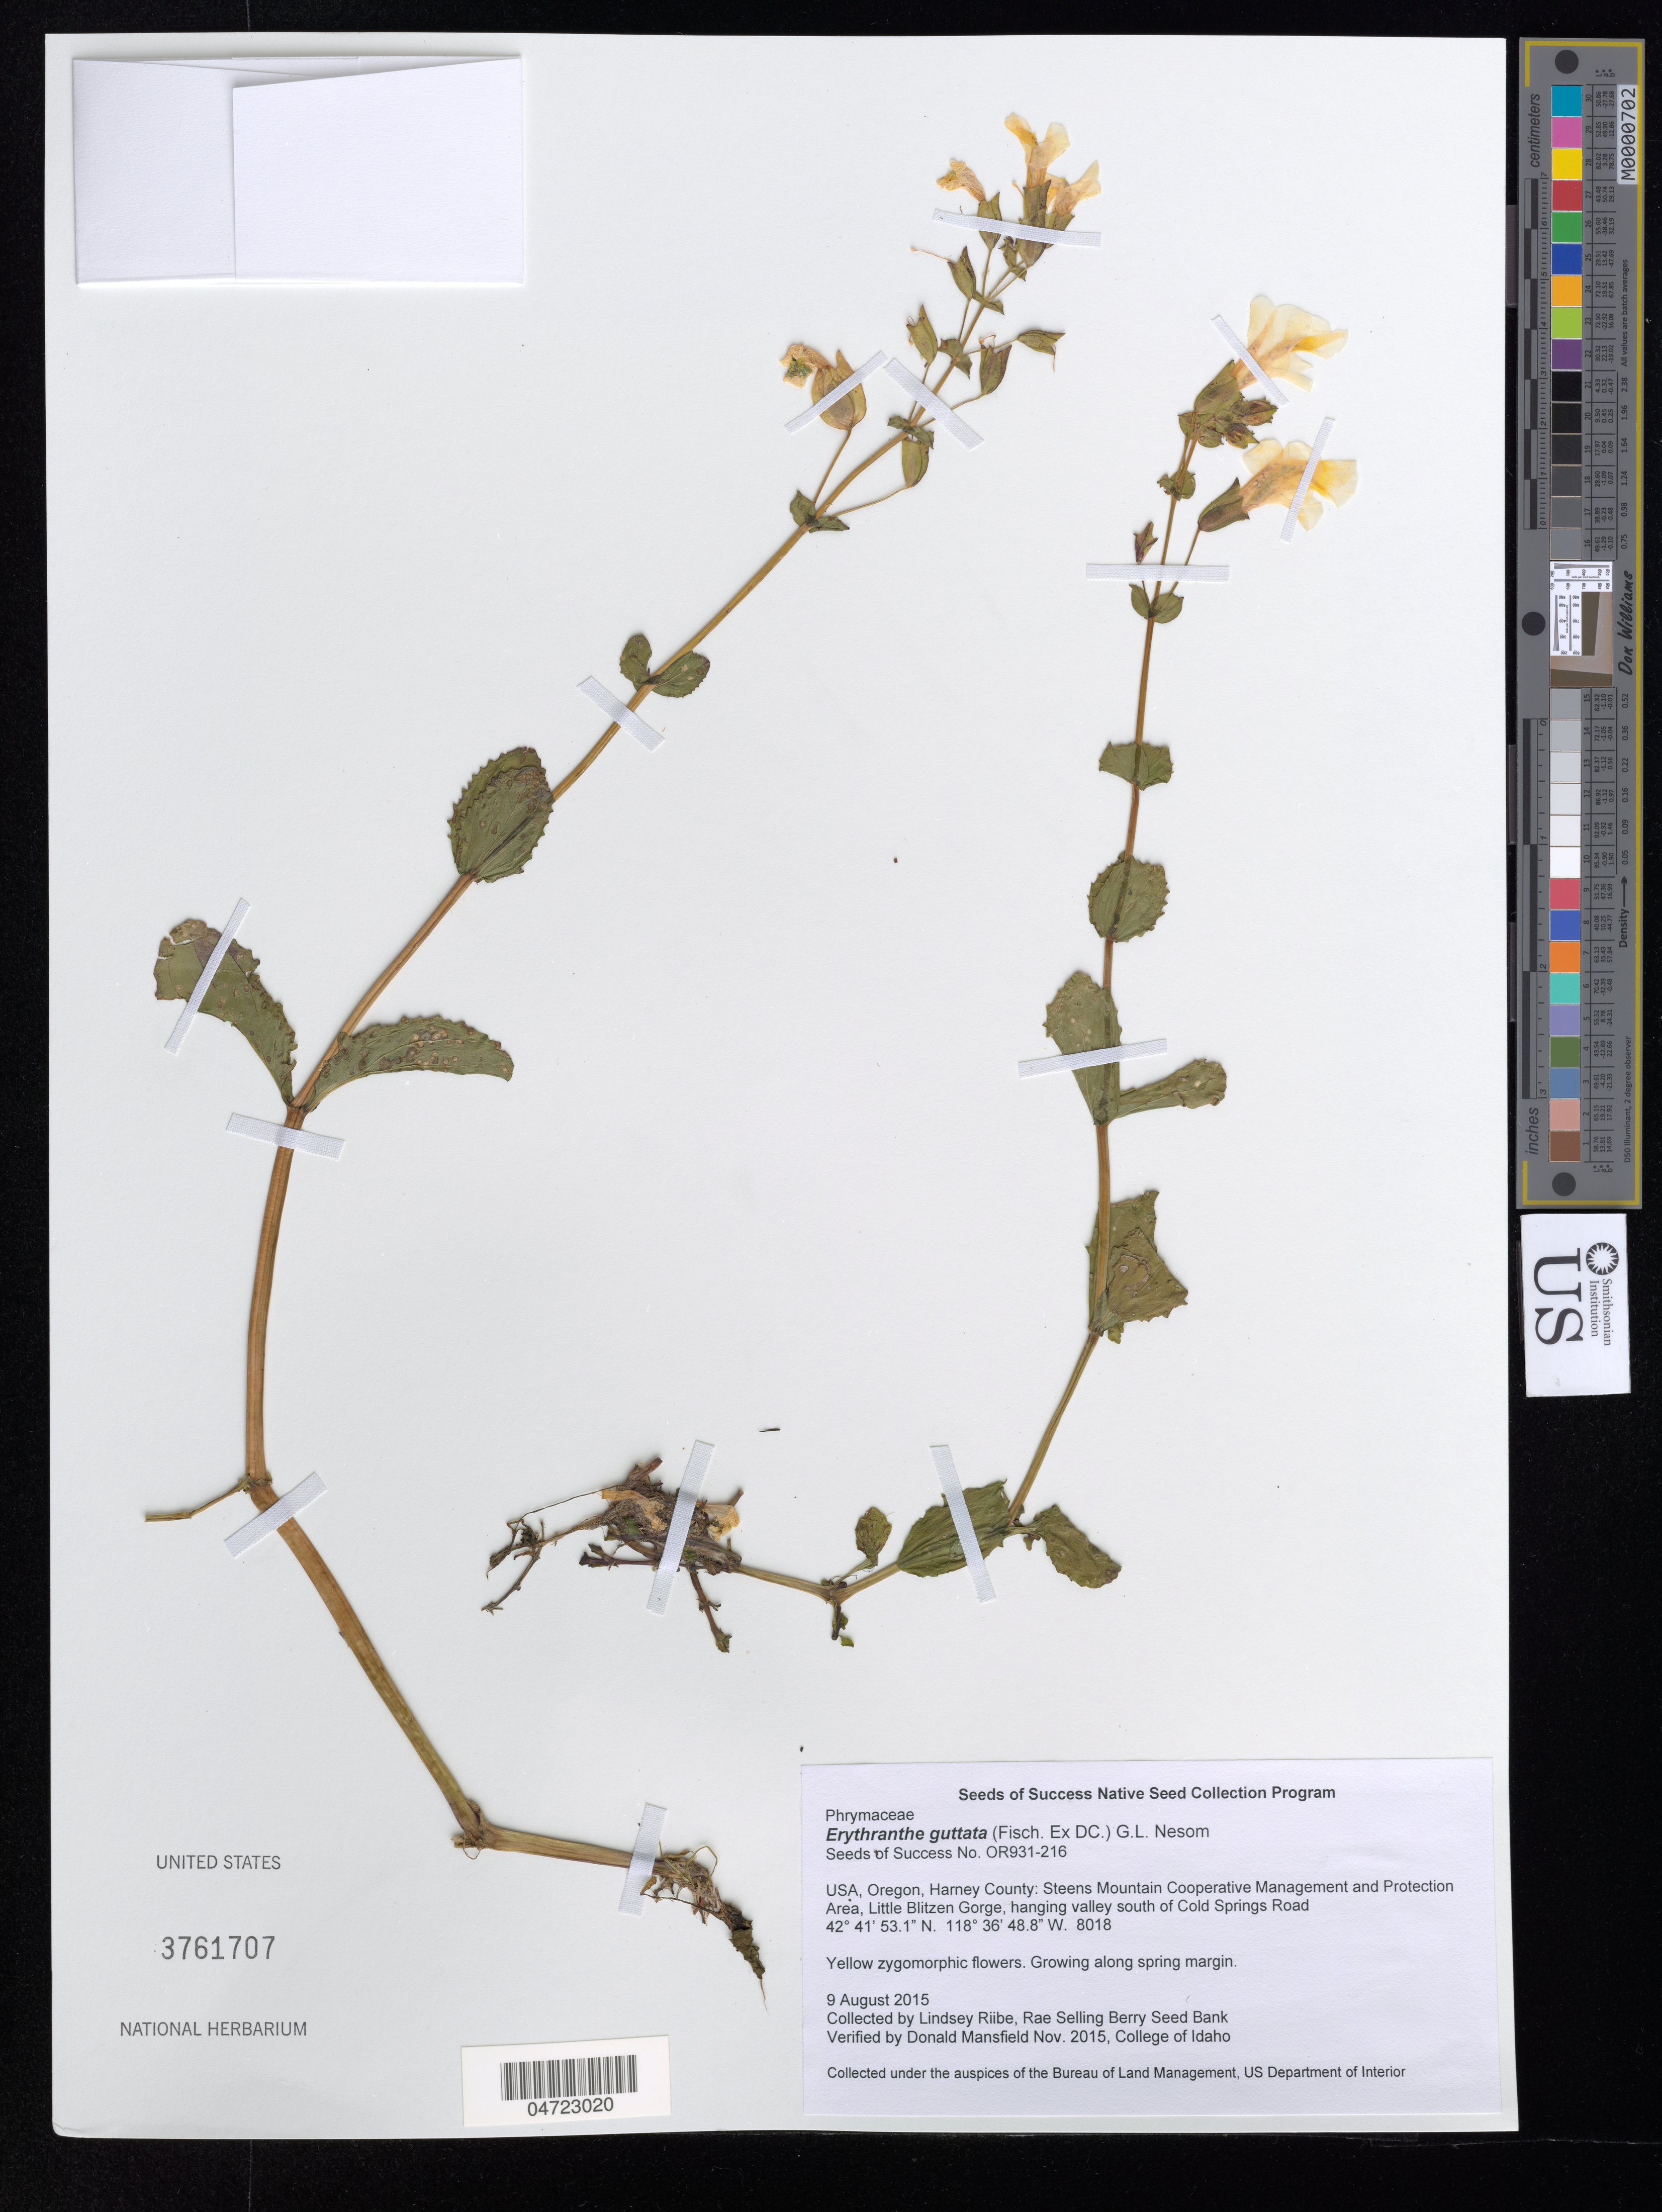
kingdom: Plantae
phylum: Tracheophyta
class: Magnoliopsida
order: Lamiales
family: Phrymaceae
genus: Erythranthe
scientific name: Erythranthe guttata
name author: (DC.) G.L. Nesom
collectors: L. Riibe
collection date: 2015-08-09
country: United States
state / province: Oregon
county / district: Harney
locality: Harney County: Steens Mountain Cooperative Management and Protection Area, Little Blitzen Gorge, hanging valley south of Cold Springs Road.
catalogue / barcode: US 3761707